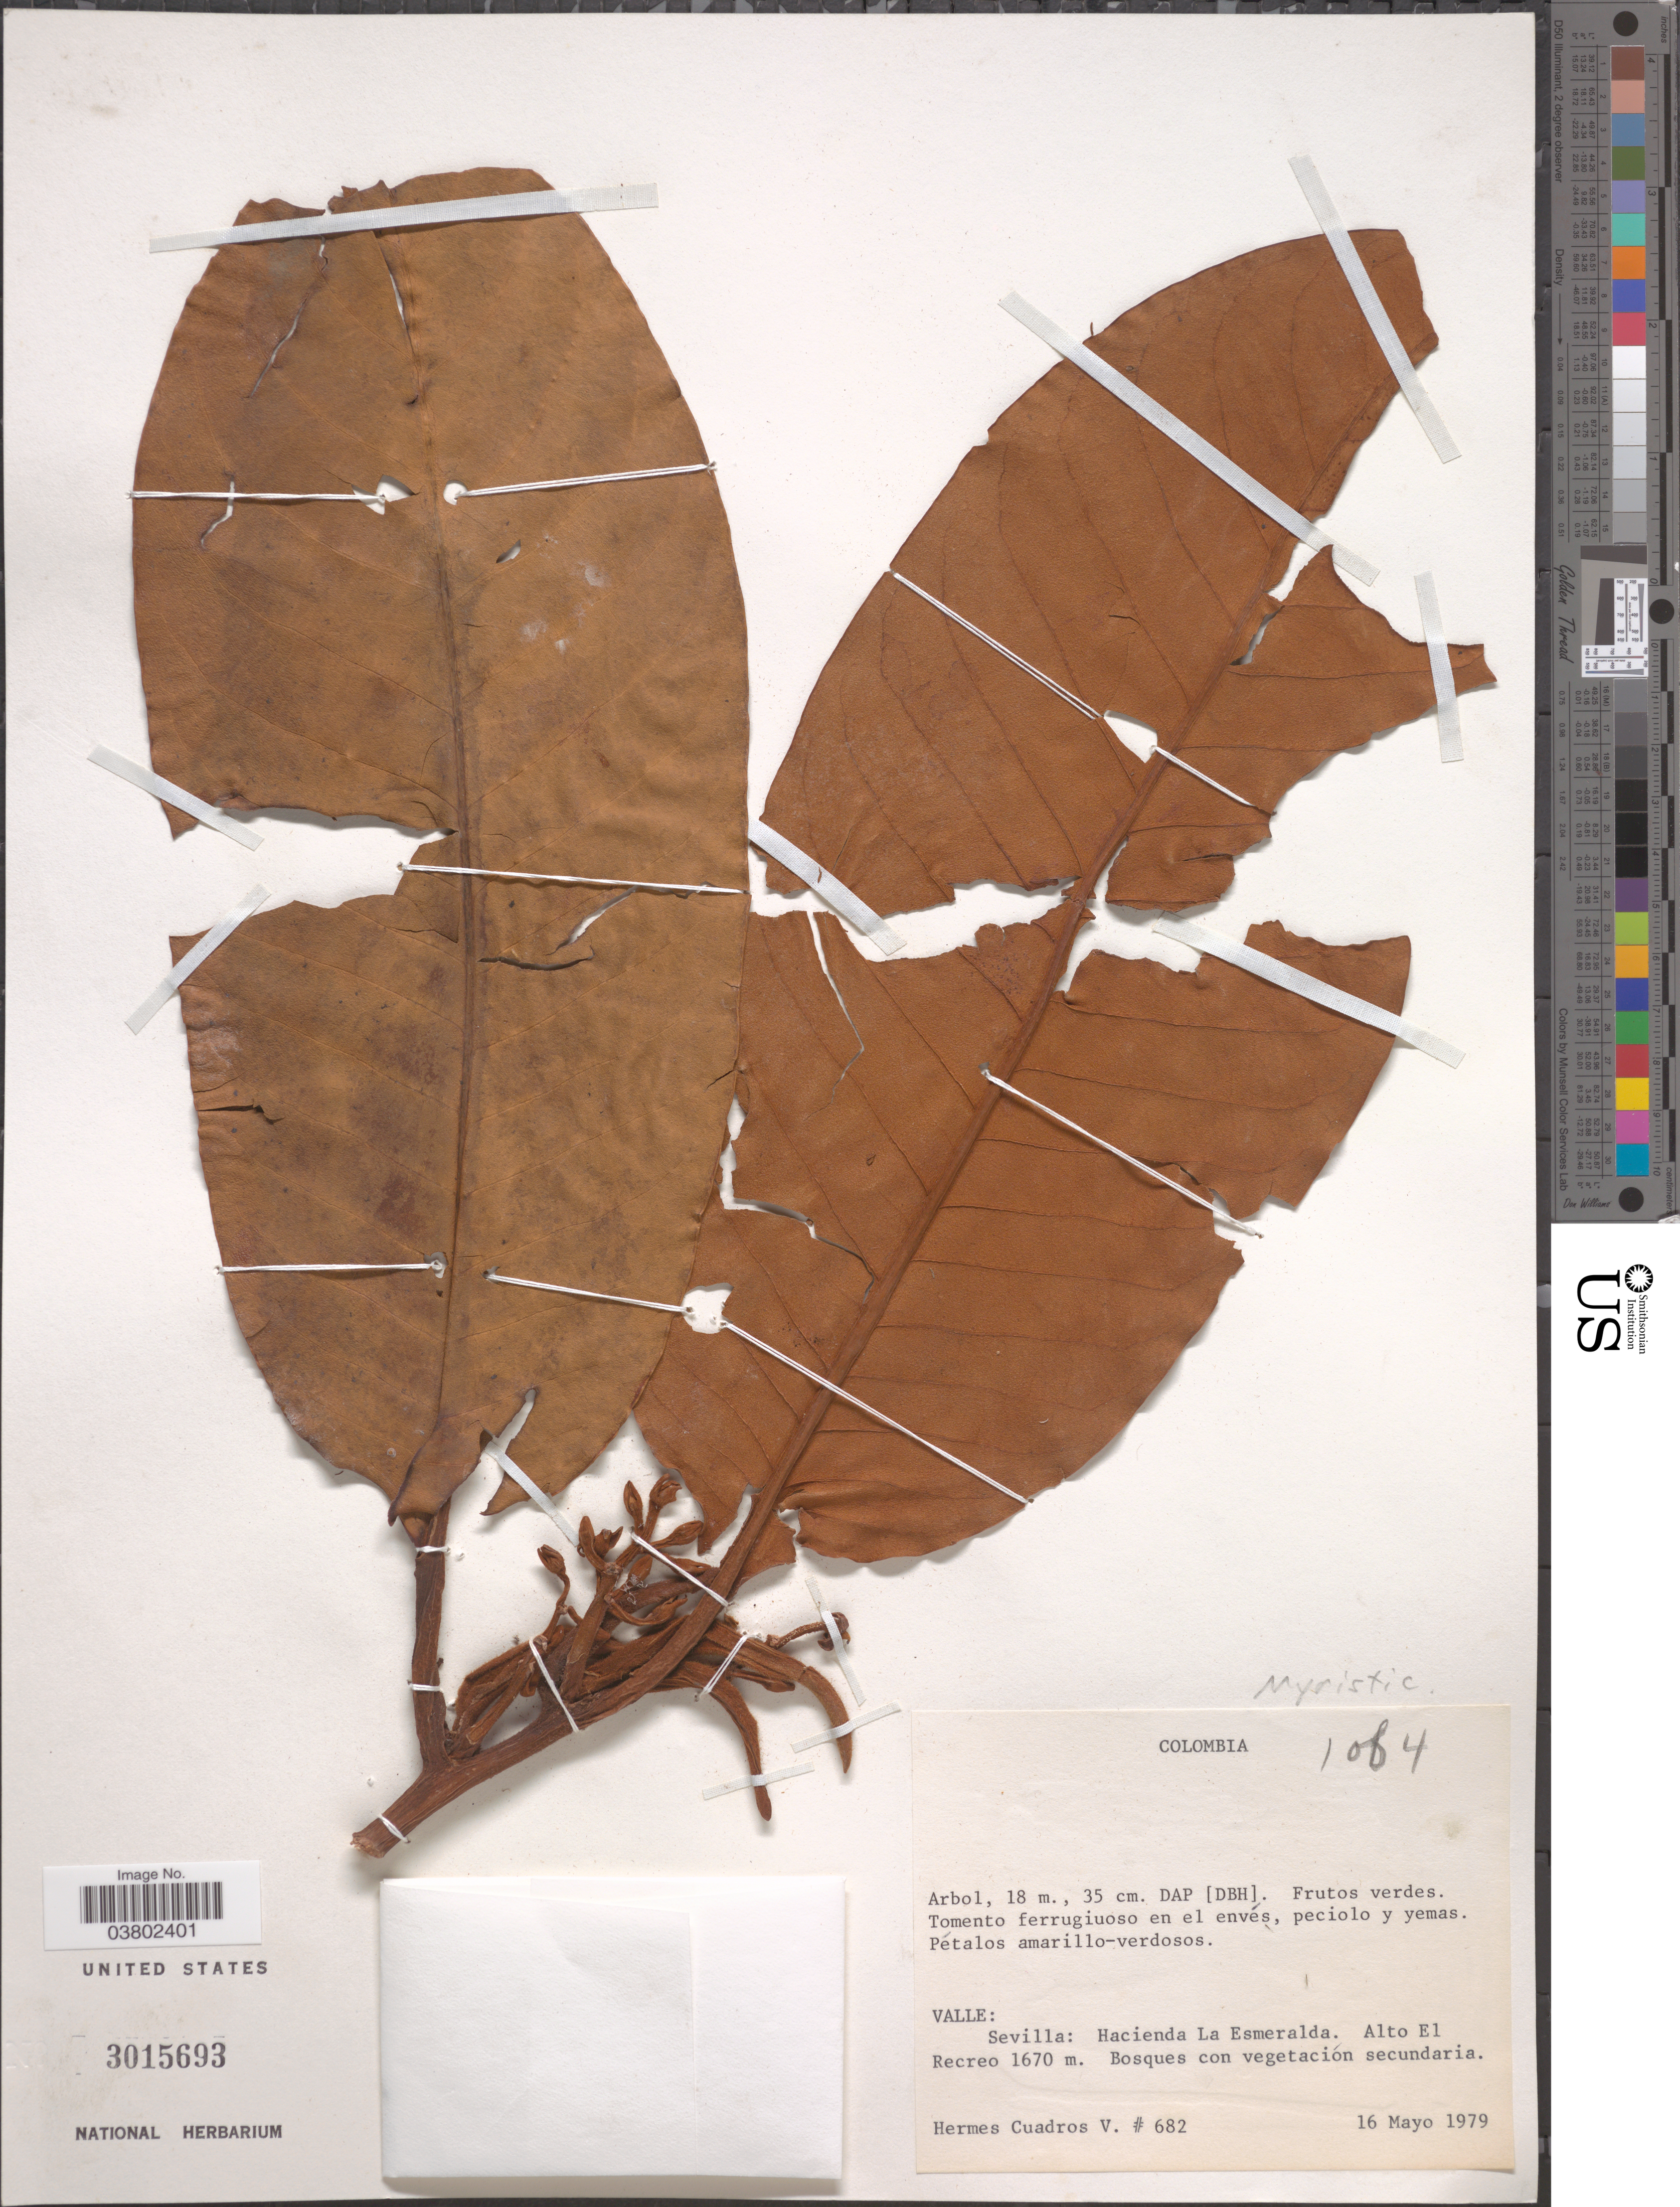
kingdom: Plantae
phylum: Tracheophyta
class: Magnoliopsida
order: Magnoliales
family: Myristicaceae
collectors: H. Cuadros V.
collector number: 682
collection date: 1979-05-16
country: Colombia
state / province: Valle del Cauca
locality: Valle: Sevilla: Hacienda La Esmeralda. Alto El Recreo.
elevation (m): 1670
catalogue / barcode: US 3015693